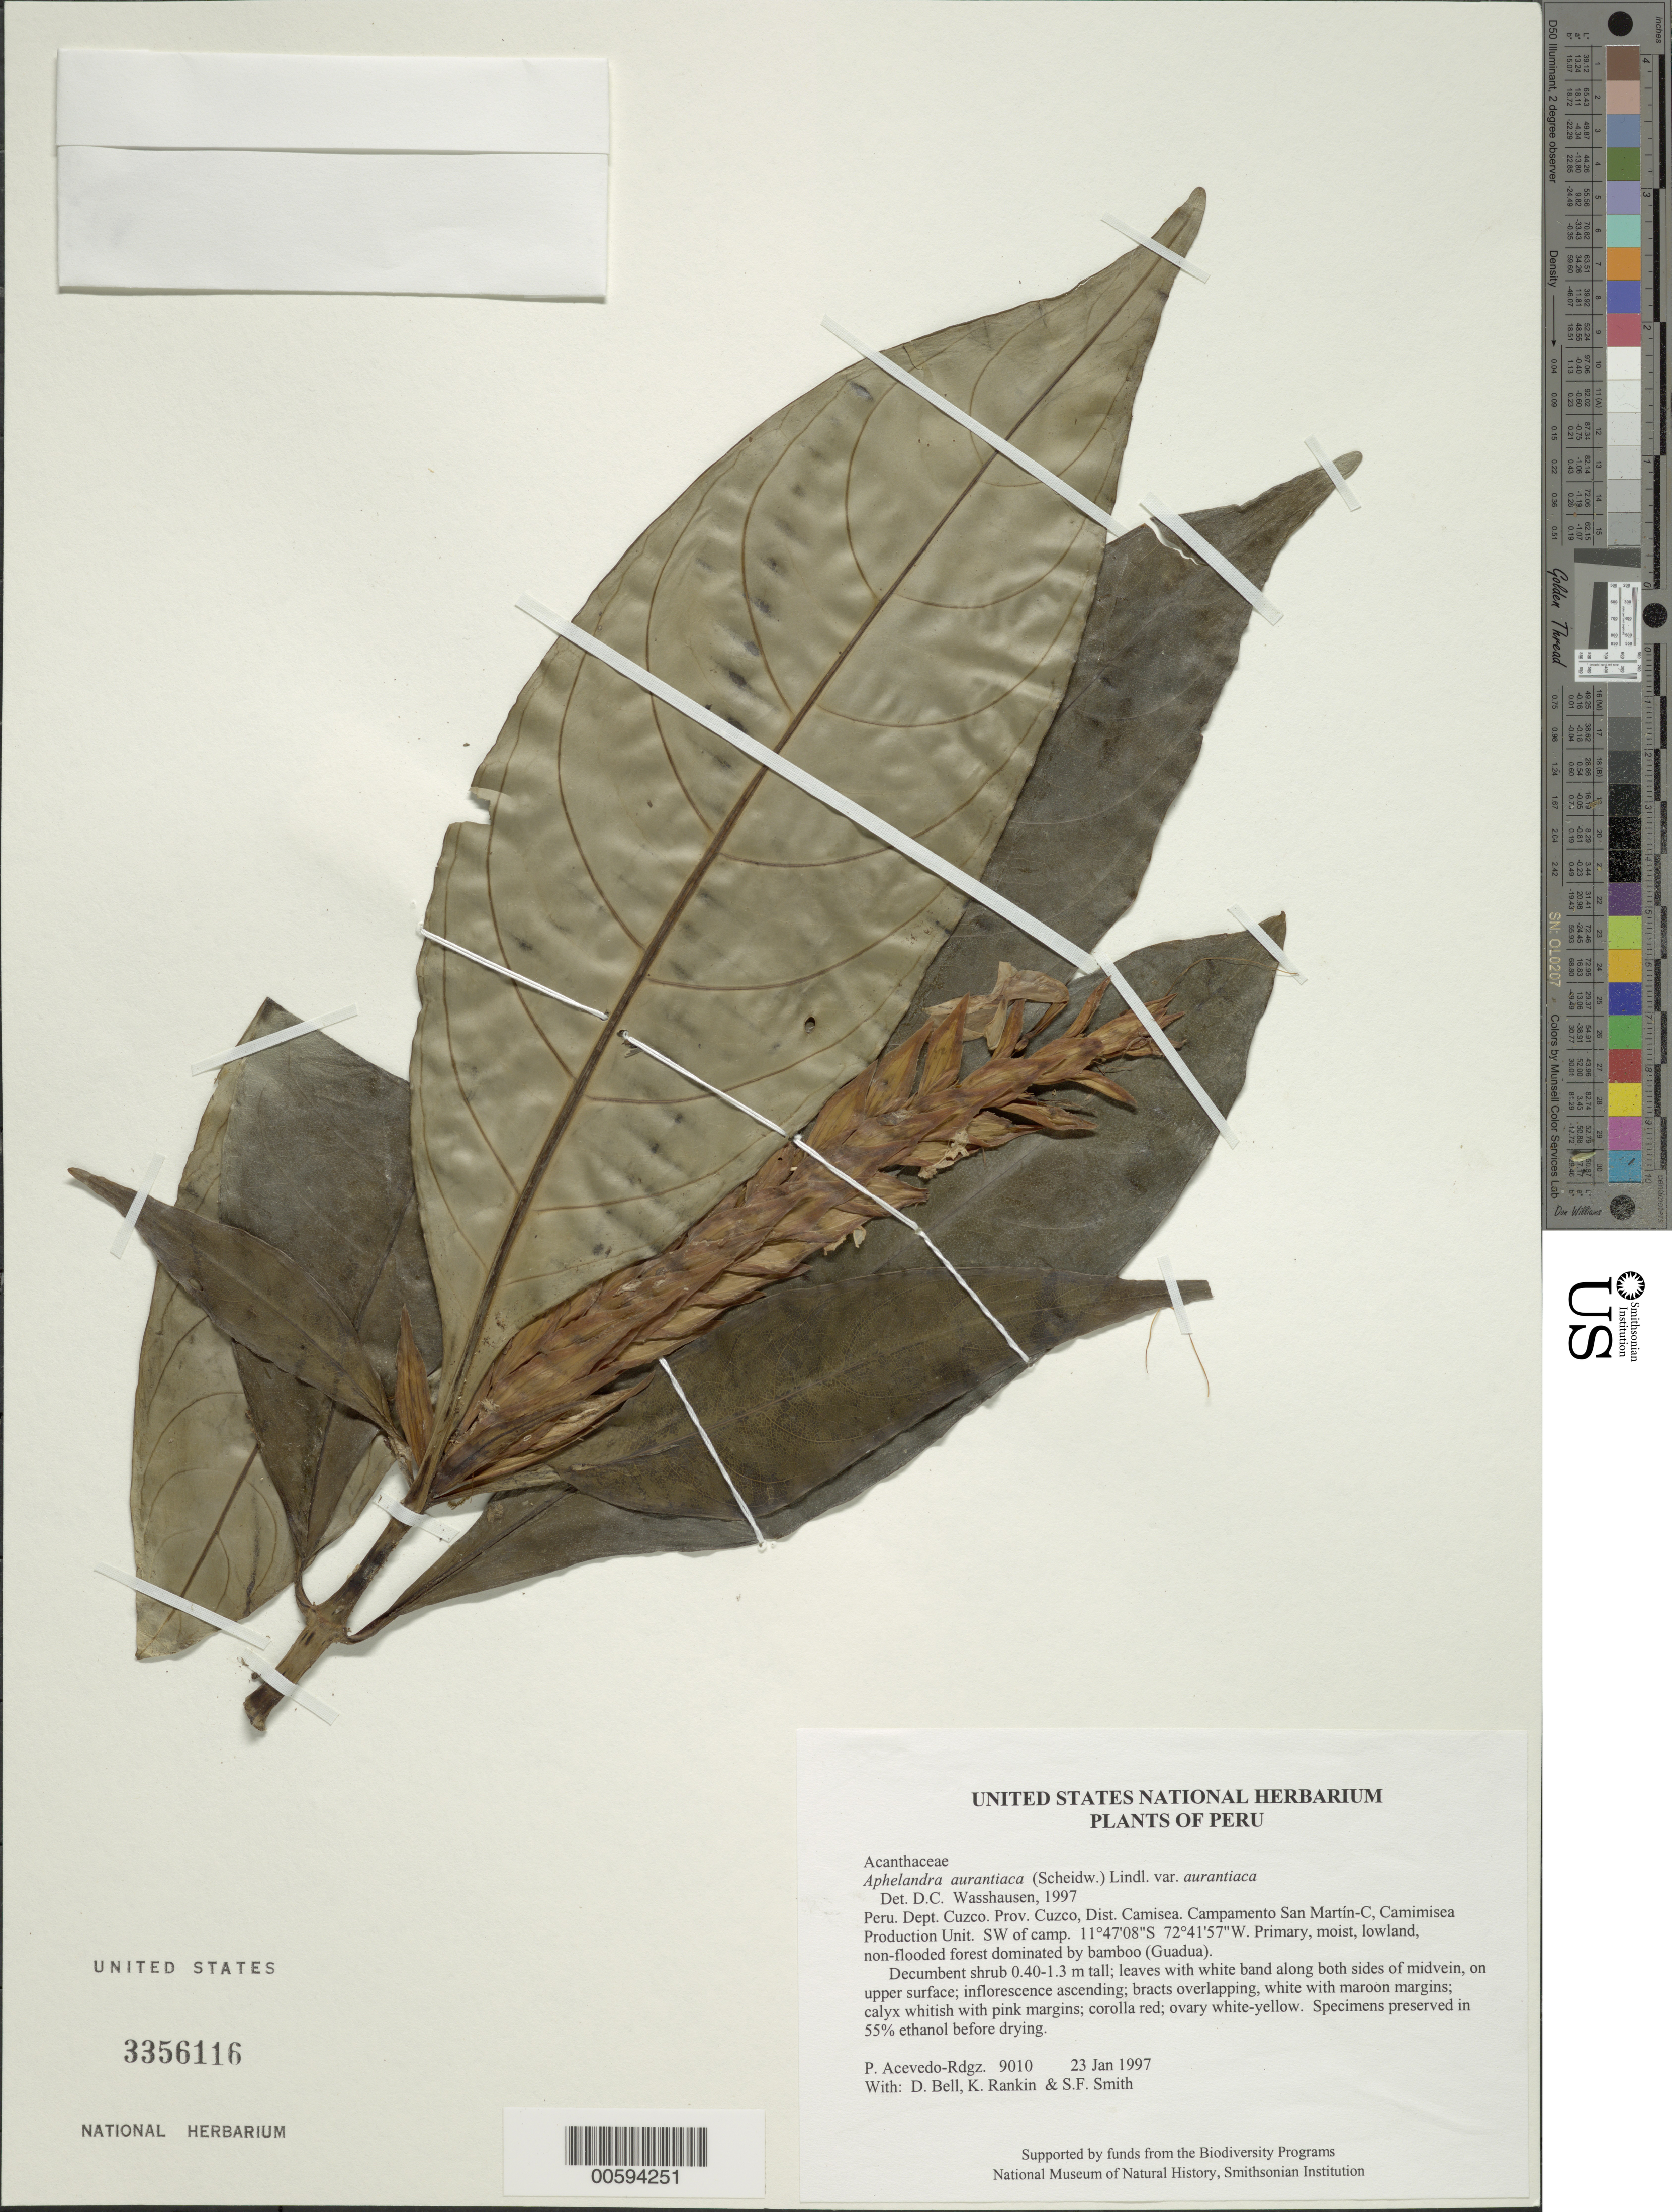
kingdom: Plantae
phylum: Tracheophyta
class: Magnoliopsida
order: Lamiales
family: Acanthaceae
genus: Aphelandra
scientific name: Aphelandra aurantiaca var. aurantiaca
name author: (Scheidw.) Lindl.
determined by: Wasshausen, Dieter C., (BOT), Smithsonian Institution - National Museum of Natural History (UNITED STATES)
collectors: P. Acevedo-Rodr., D. A. Bell, K. B. Rankin & S.F. Smith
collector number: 9010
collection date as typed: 23 Jan 1997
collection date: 1997-01-23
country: Peru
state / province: Cusco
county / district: Cusco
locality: Districto Camisea, Campamento San Martín-C, Camimisea Production Unit. SW of camp.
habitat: Primary, moist, lowland, non-flooded forest dominated by bamboo (Guadua).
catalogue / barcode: US 3356116